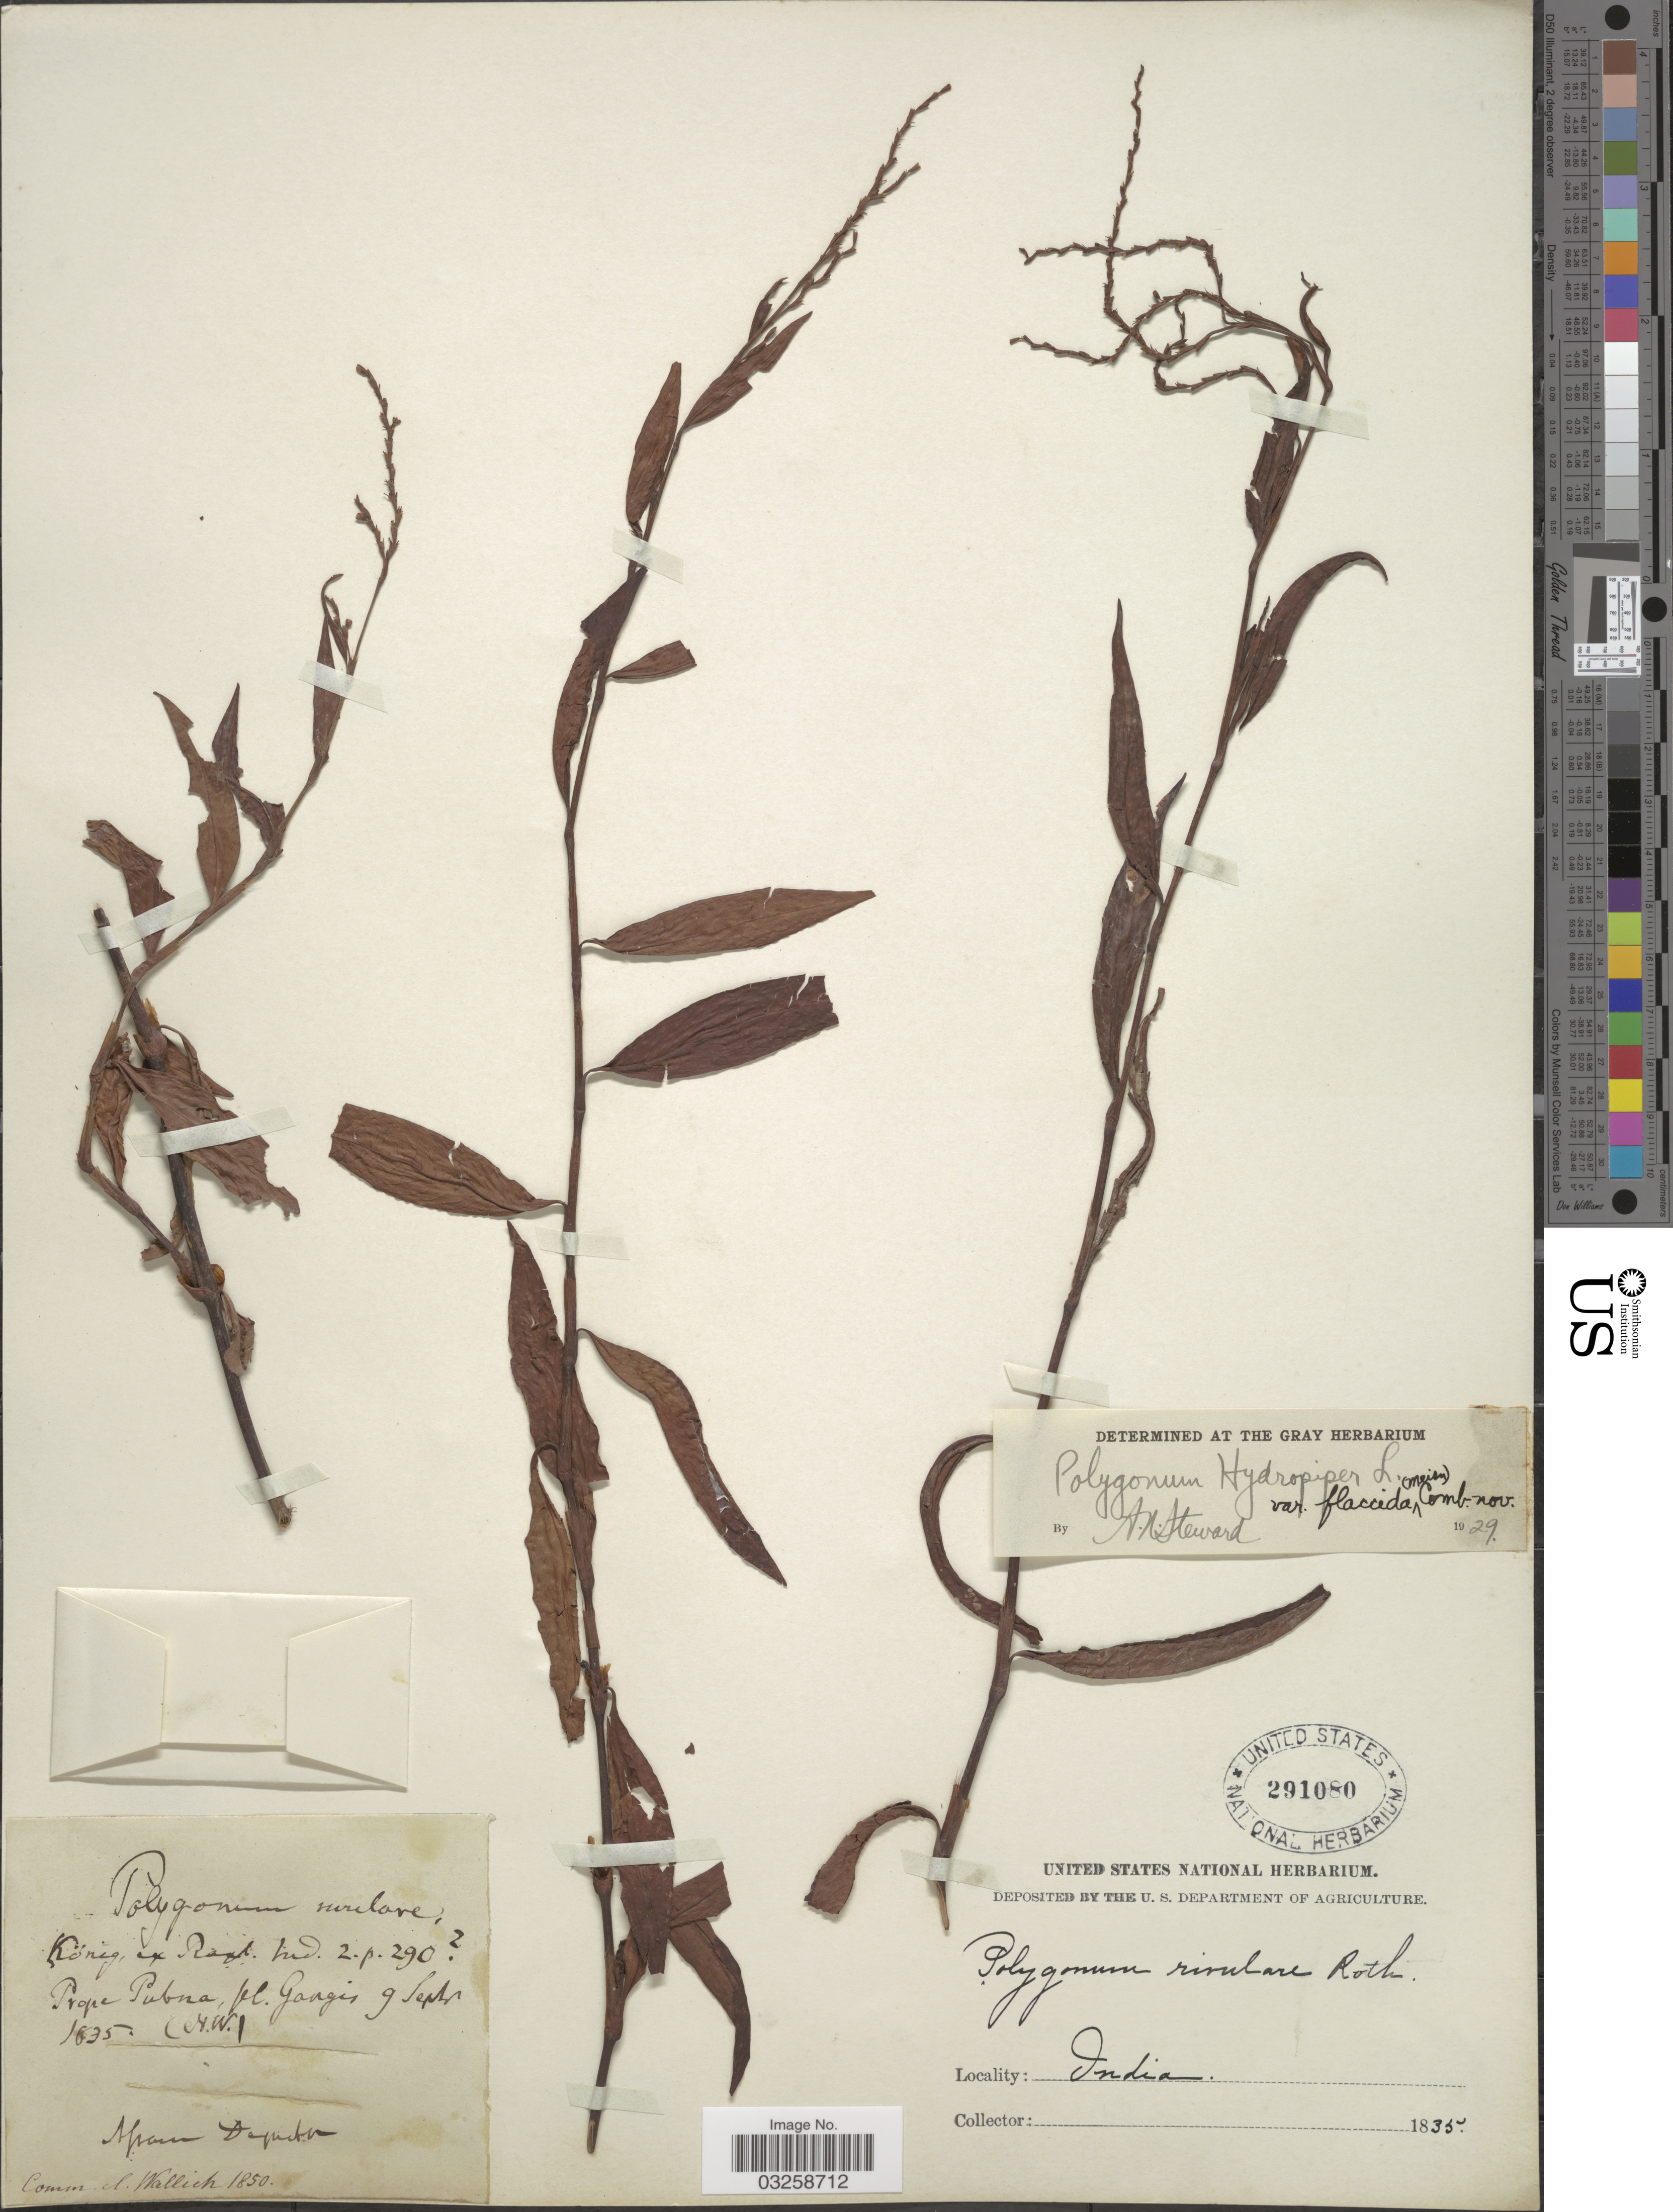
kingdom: Plantae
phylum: Tracheophyta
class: Magnoliopsida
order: Caryophyllales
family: Polygonaceae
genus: Polygonum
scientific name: Polygonum hydropiper var. flaccidum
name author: (Meisn.) Steward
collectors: ex herb. United States National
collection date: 1835-09-09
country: India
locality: Prope Pubna, pl. Ganges.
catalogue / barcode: US 291080